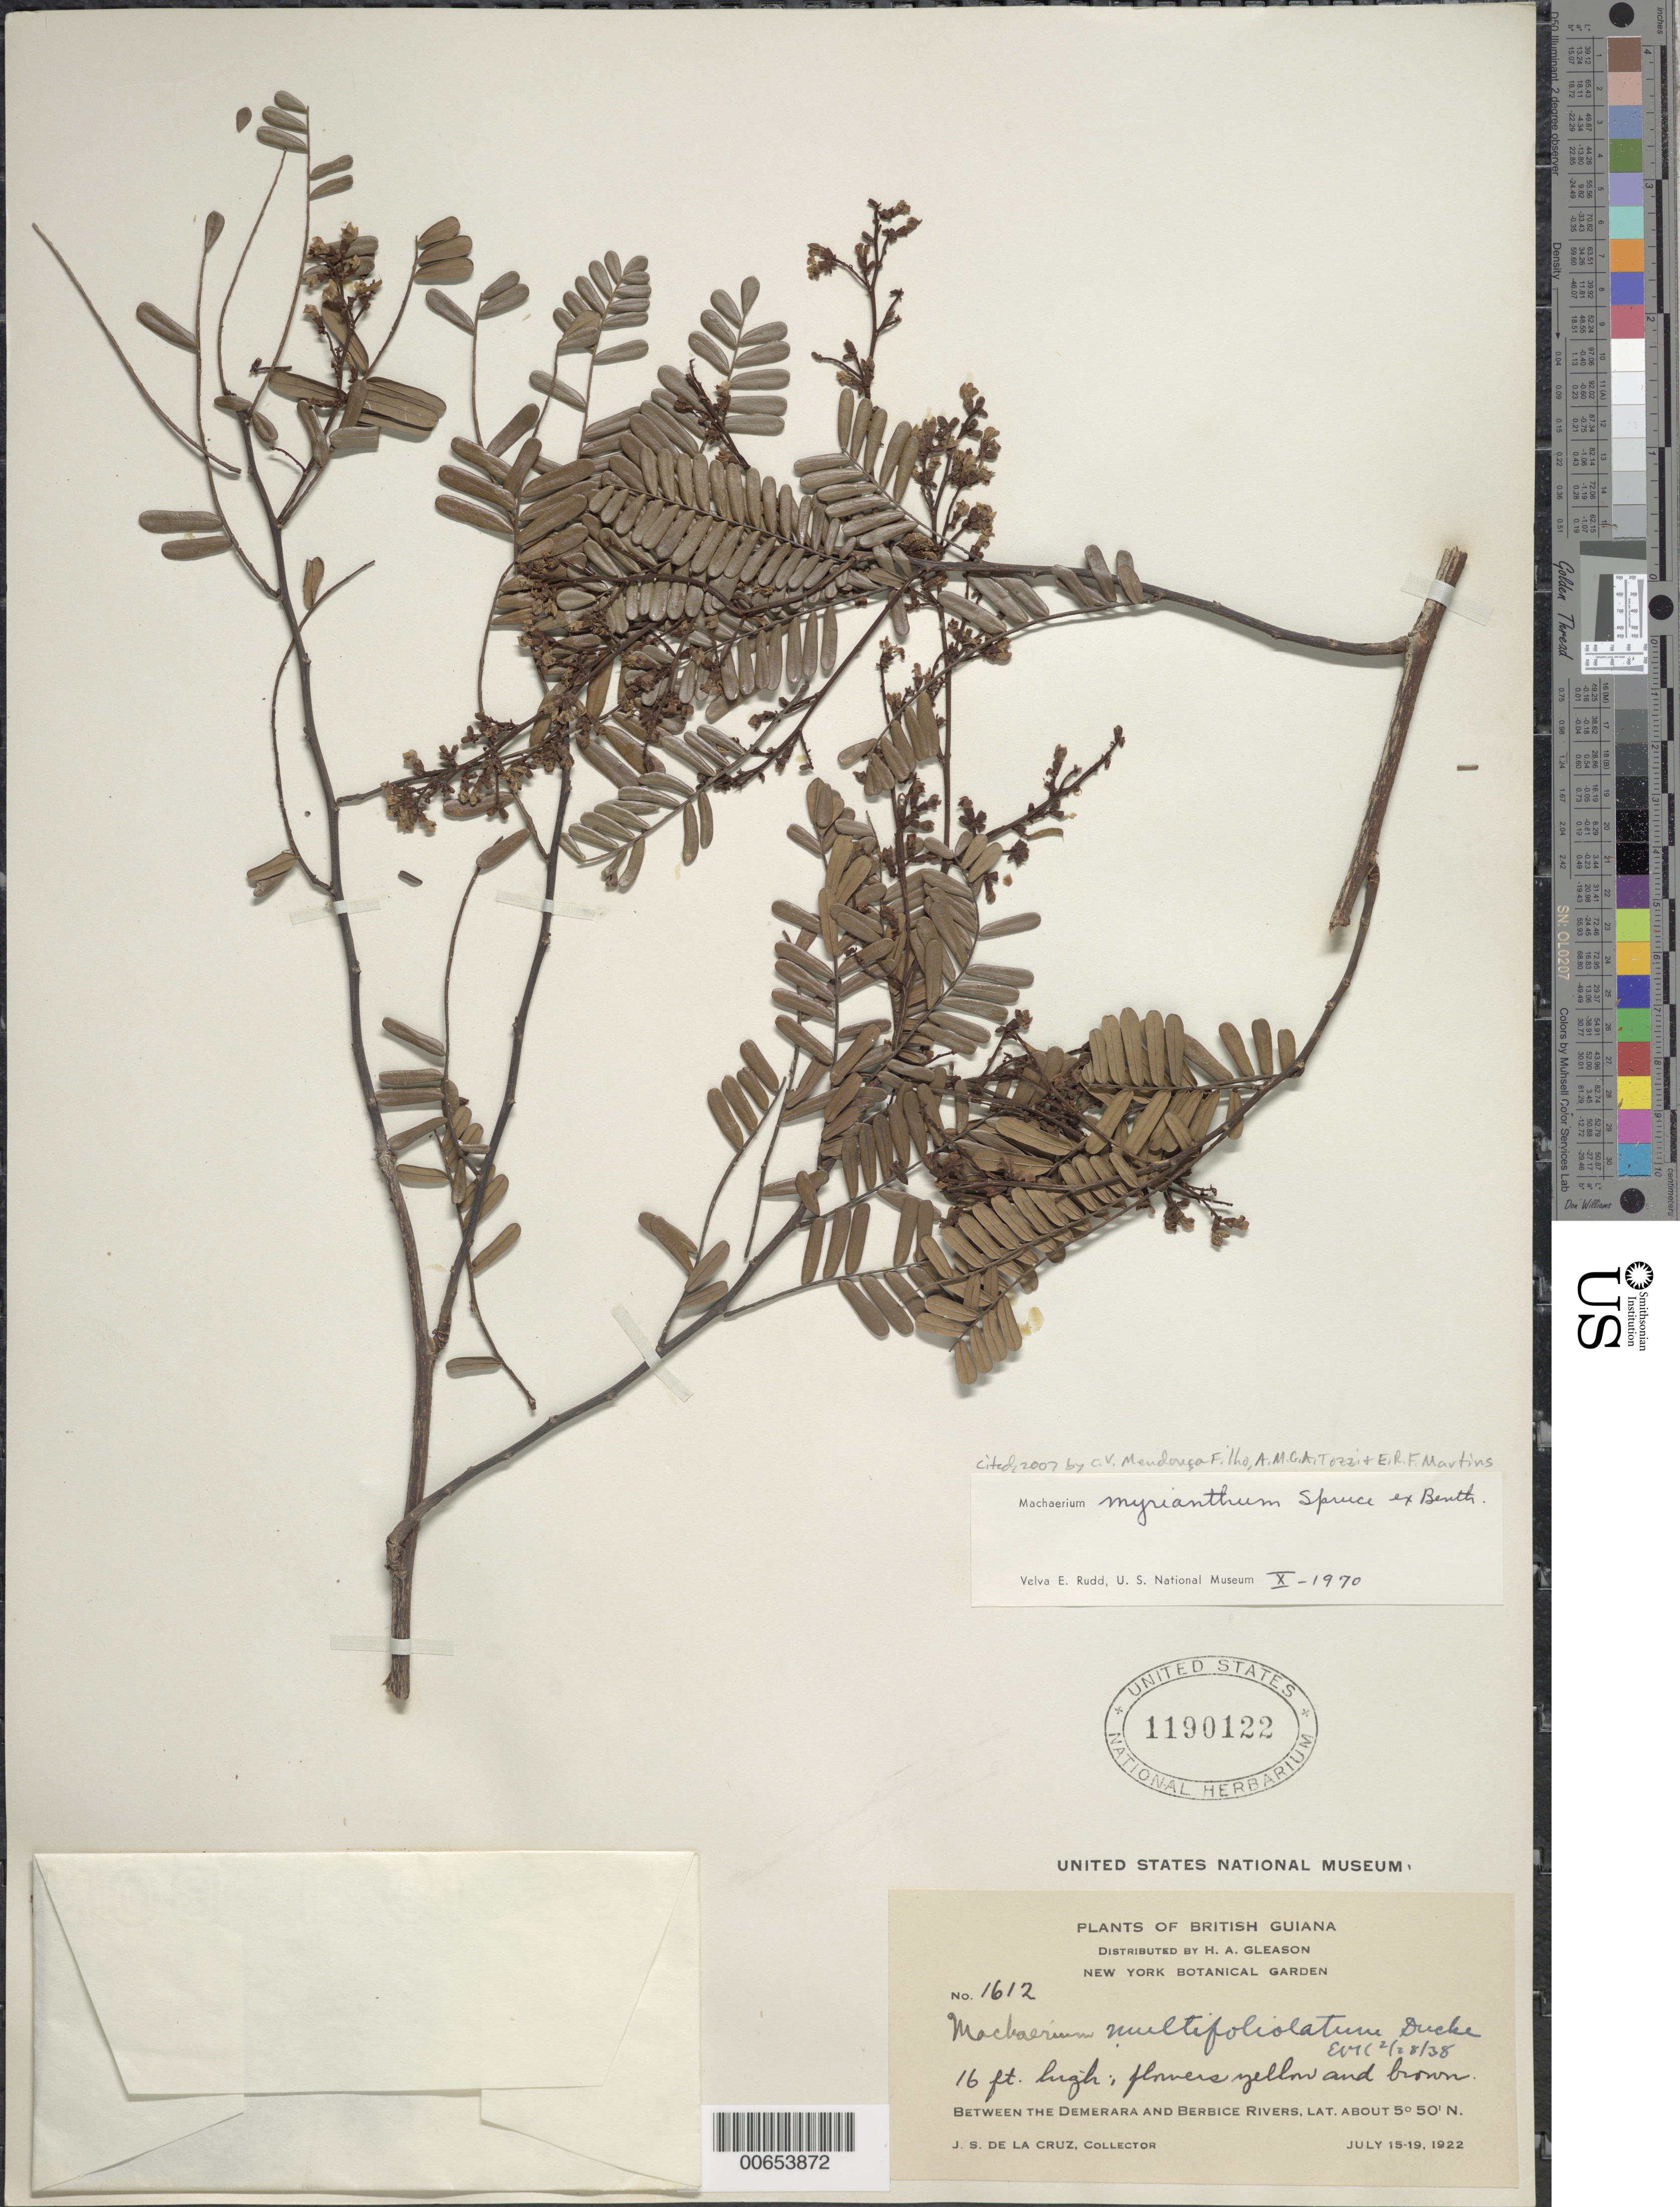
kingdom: Plantae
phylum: Tracheophyta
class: Magnoliopsida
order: Fabales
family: Fabaceae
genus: Machaerium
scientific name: Machaerium myrianthum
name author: Spruce ex Benth.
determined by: Rudd, V. E.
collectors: J. S. de la Cruz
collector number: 1612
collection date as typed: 15-Jul-22 to 19-Jul-22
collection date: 1922-07-15/1922-07-19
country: Guyana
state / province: U. Demerara-Berbice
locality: Demerara River to the Berbice River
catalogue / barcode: US 1190122